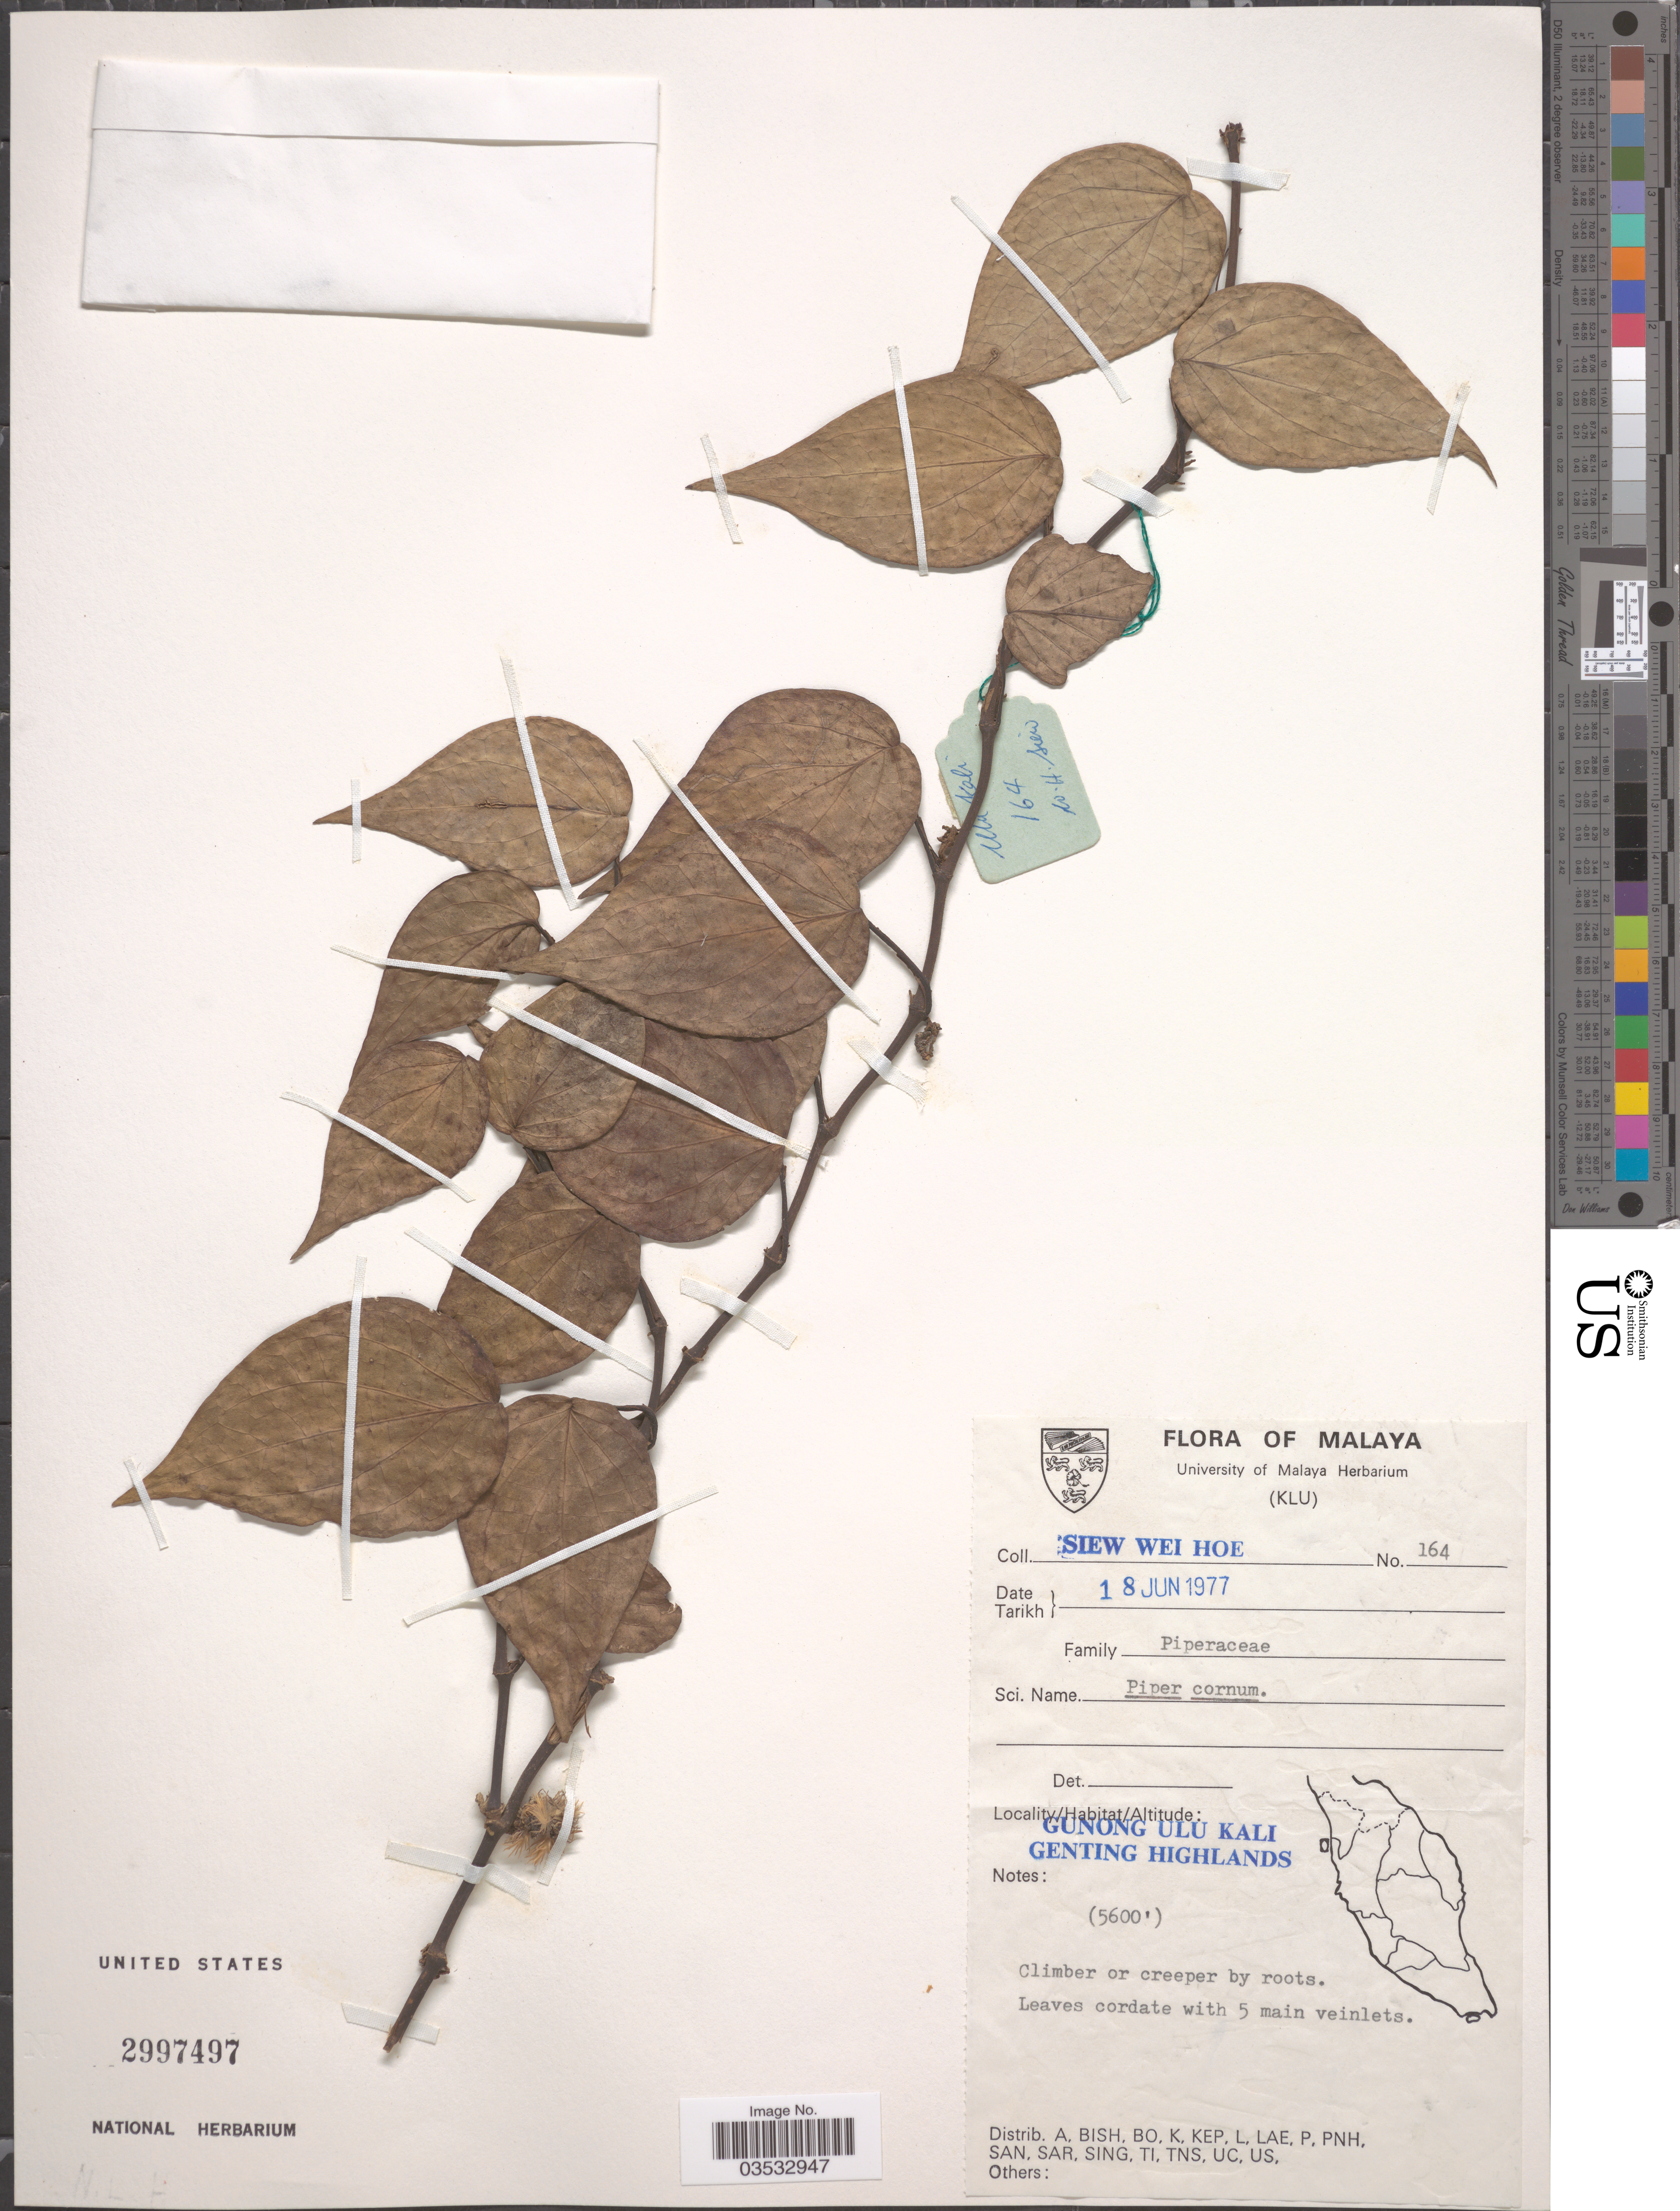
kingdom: Plantae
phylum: Tracheophyta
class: Magnoliopsida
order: Piperales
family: Piperaceae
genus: Piper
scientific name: Piper sp.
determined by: Strong, Mark T., (BOT), Smithsonian Institution - National Museum of Natural History (UNITED STATES)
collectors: S. Hoe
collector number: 164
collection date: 1977-06-18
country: Malaysia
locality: Malaya. Gunong Ulu Kali Genting Highlands.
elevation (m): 1707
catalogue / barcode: US 2997497